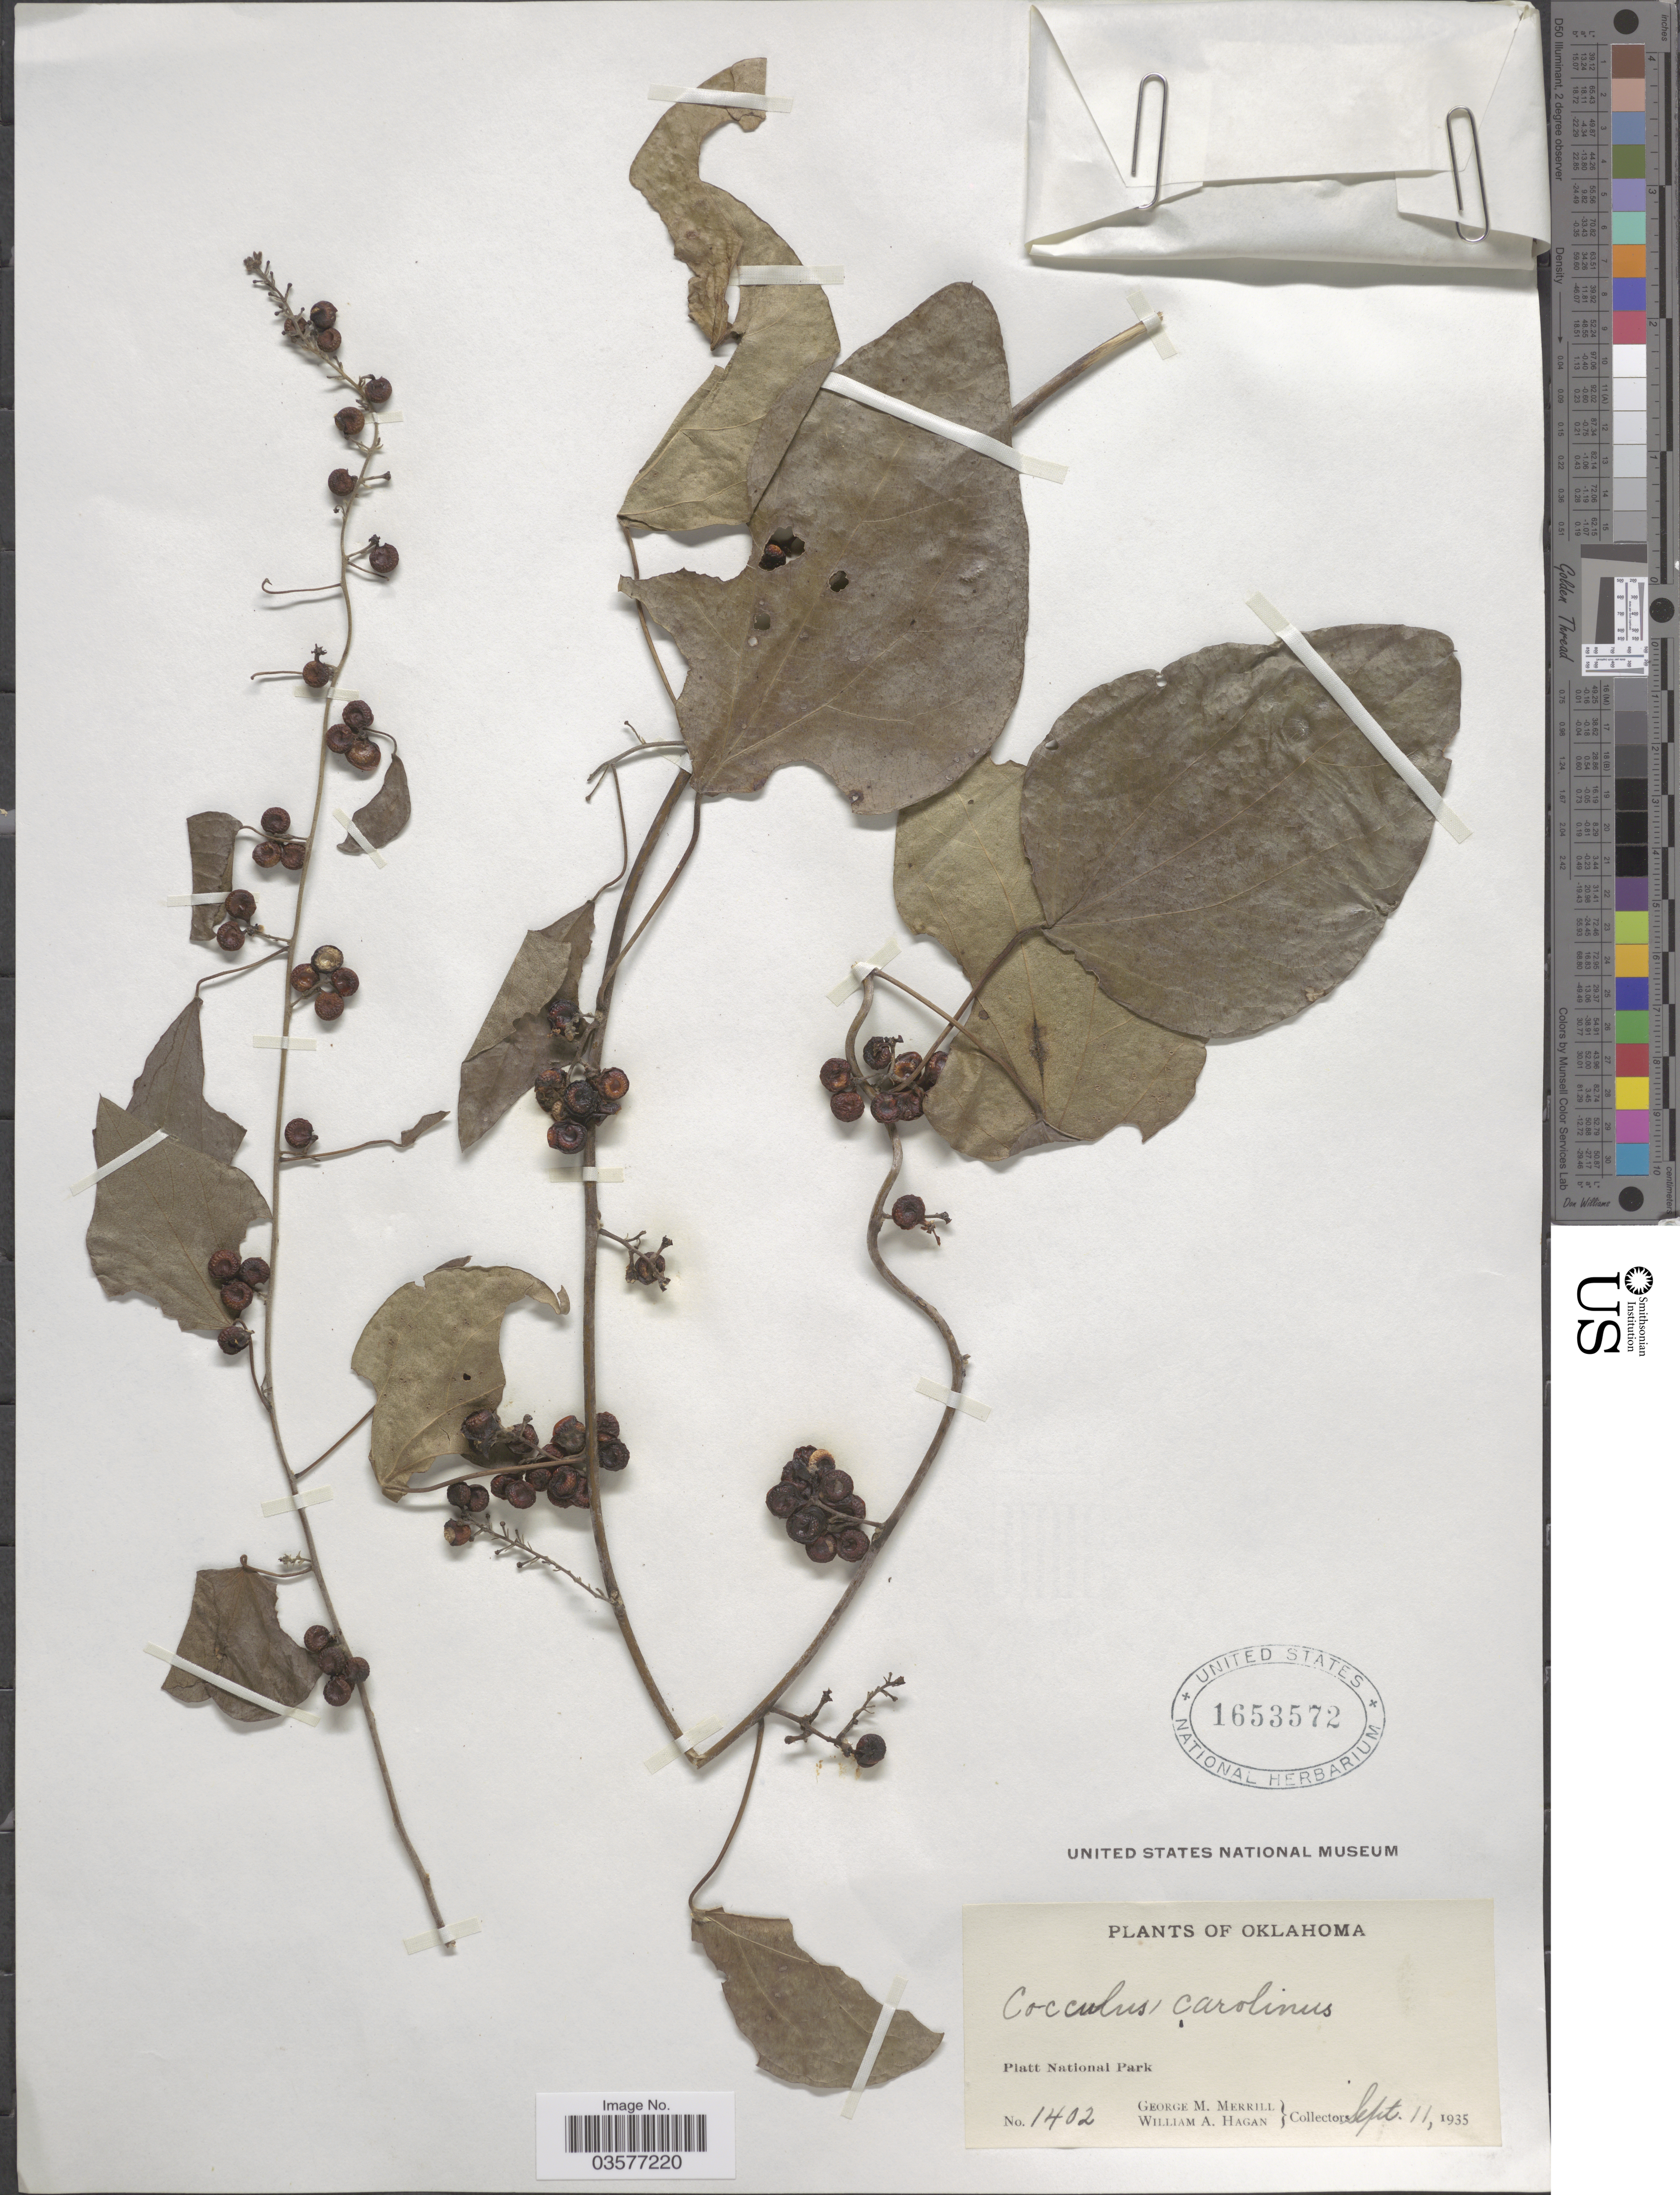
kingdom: Plantae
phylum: Tracheophyta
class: Magnoliopsida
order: Ranunculales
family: Menispermaceae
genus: Cocculus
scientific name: Cocculus carolinus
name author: (L.) DC.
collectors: G. M. Merrill & W. Hagan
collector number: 1402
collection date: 1935-09-11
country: United States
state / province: Oklahoma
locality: Platt National Park.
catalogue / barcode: US 1653572